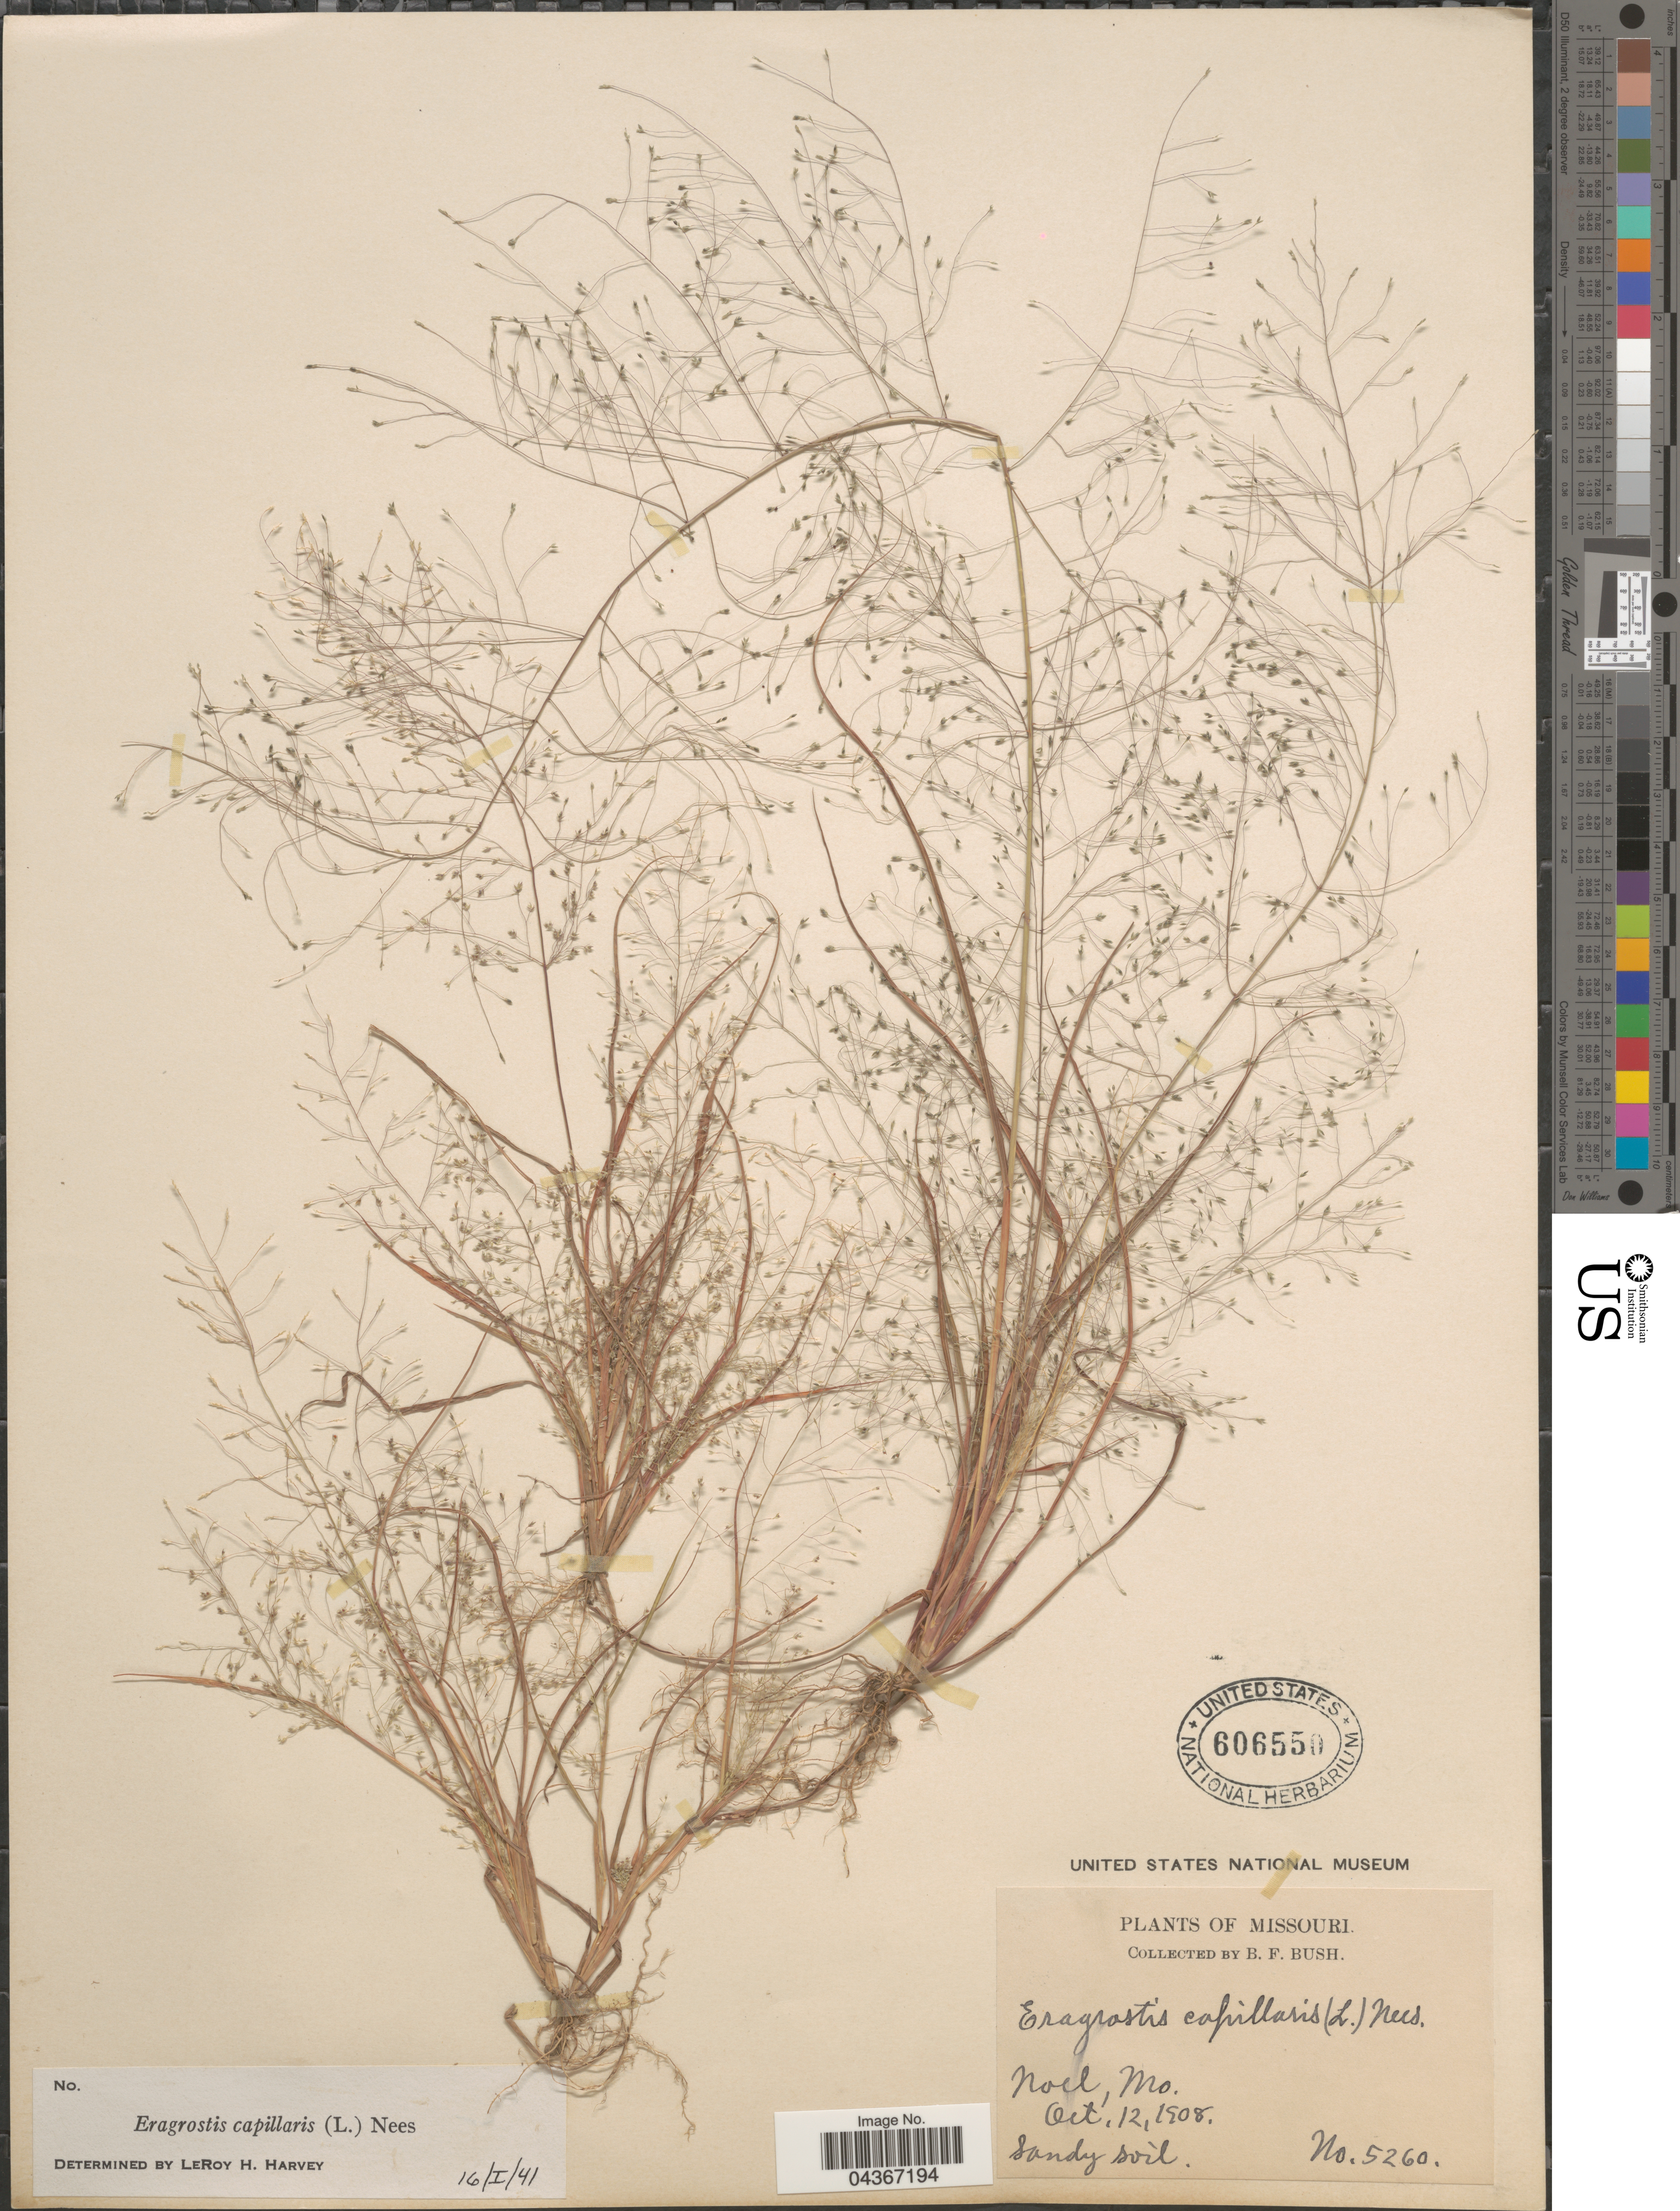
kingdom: Plantae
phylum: Tracheophyta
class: Liliopsida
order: Poales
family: Poaceae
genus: Eragrostis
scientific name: Eragrostis capillaris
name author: (L.) Nees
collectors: B. F. Bush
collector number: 5260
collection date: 1908-10-12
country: United States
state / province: Missouri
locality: Noel.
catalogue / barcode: US 606550